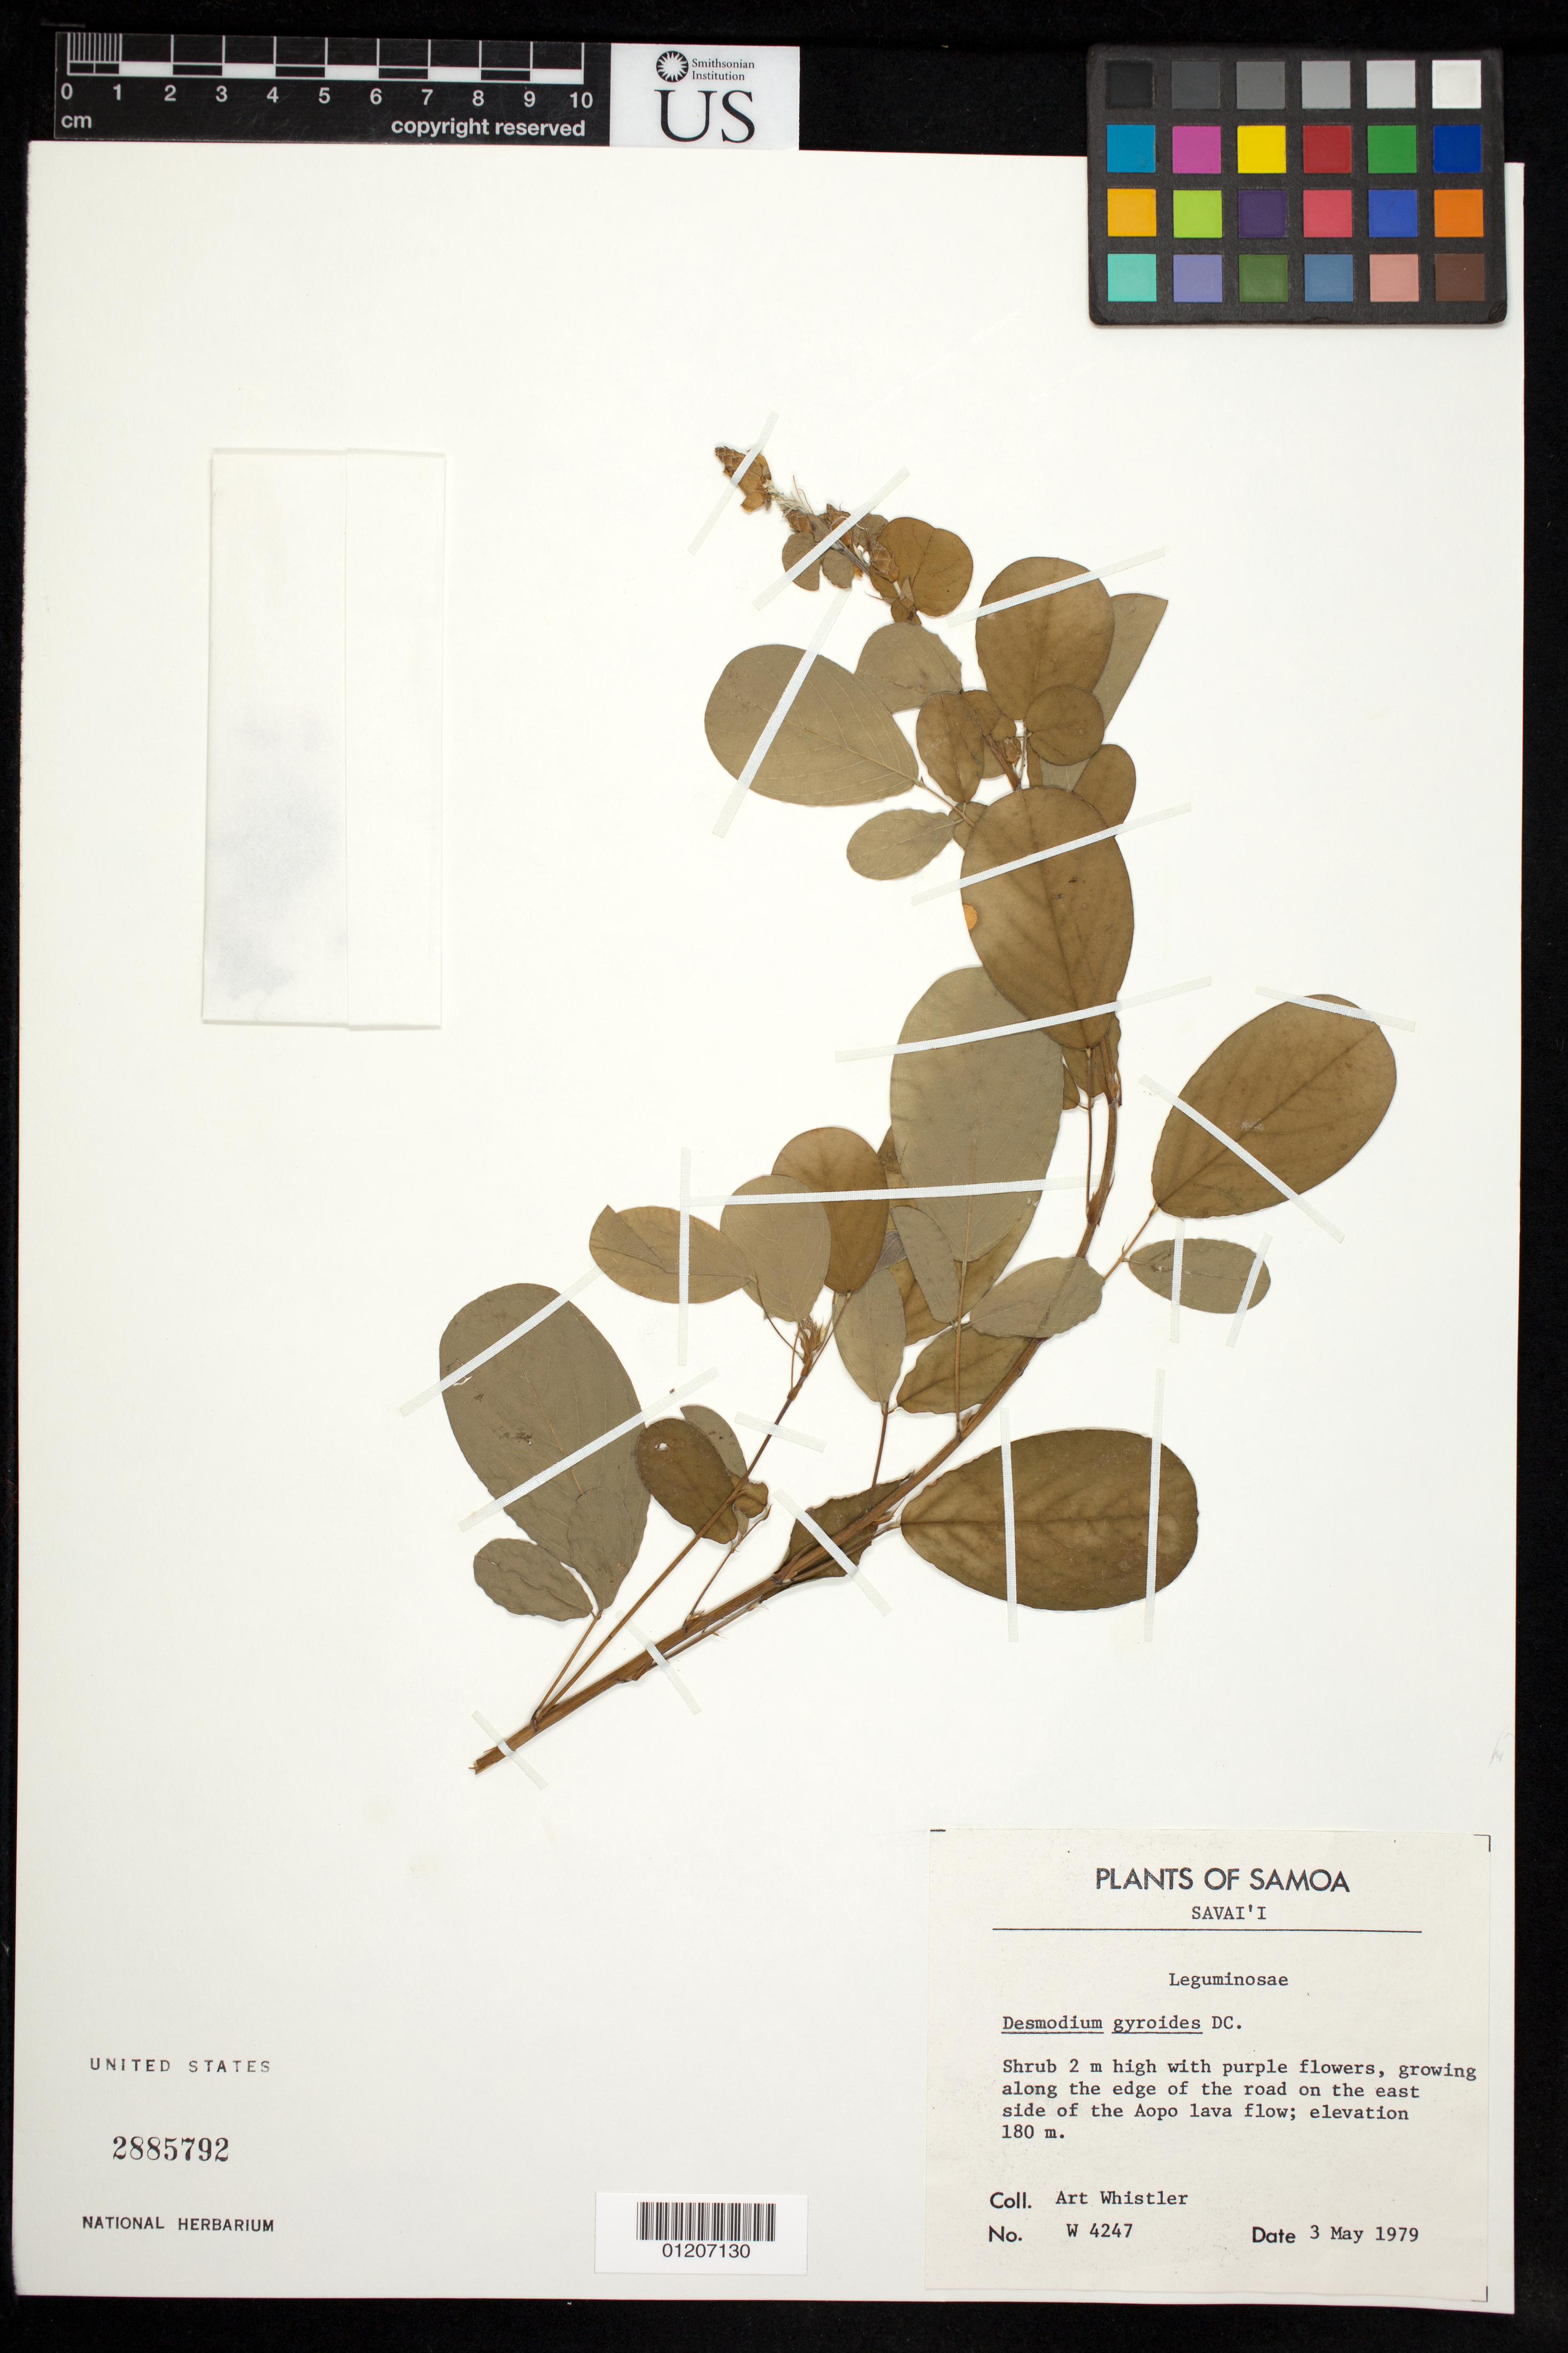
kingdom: Plantae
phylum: Tracheophyta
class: Magnoliopsida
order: Fabales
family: Fabaceae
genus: Codariocalyx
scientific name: Codariocalyx gyroides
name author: (Roxb. & Link) X.Y. Zhu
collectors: A. Whistler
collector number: W 4247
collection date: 1979-05-03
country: Samoa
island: Savai'i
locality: On the east side of the Aopo lava flow.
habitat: Along the edge of the road.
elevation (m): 180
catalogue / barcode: US 2885792